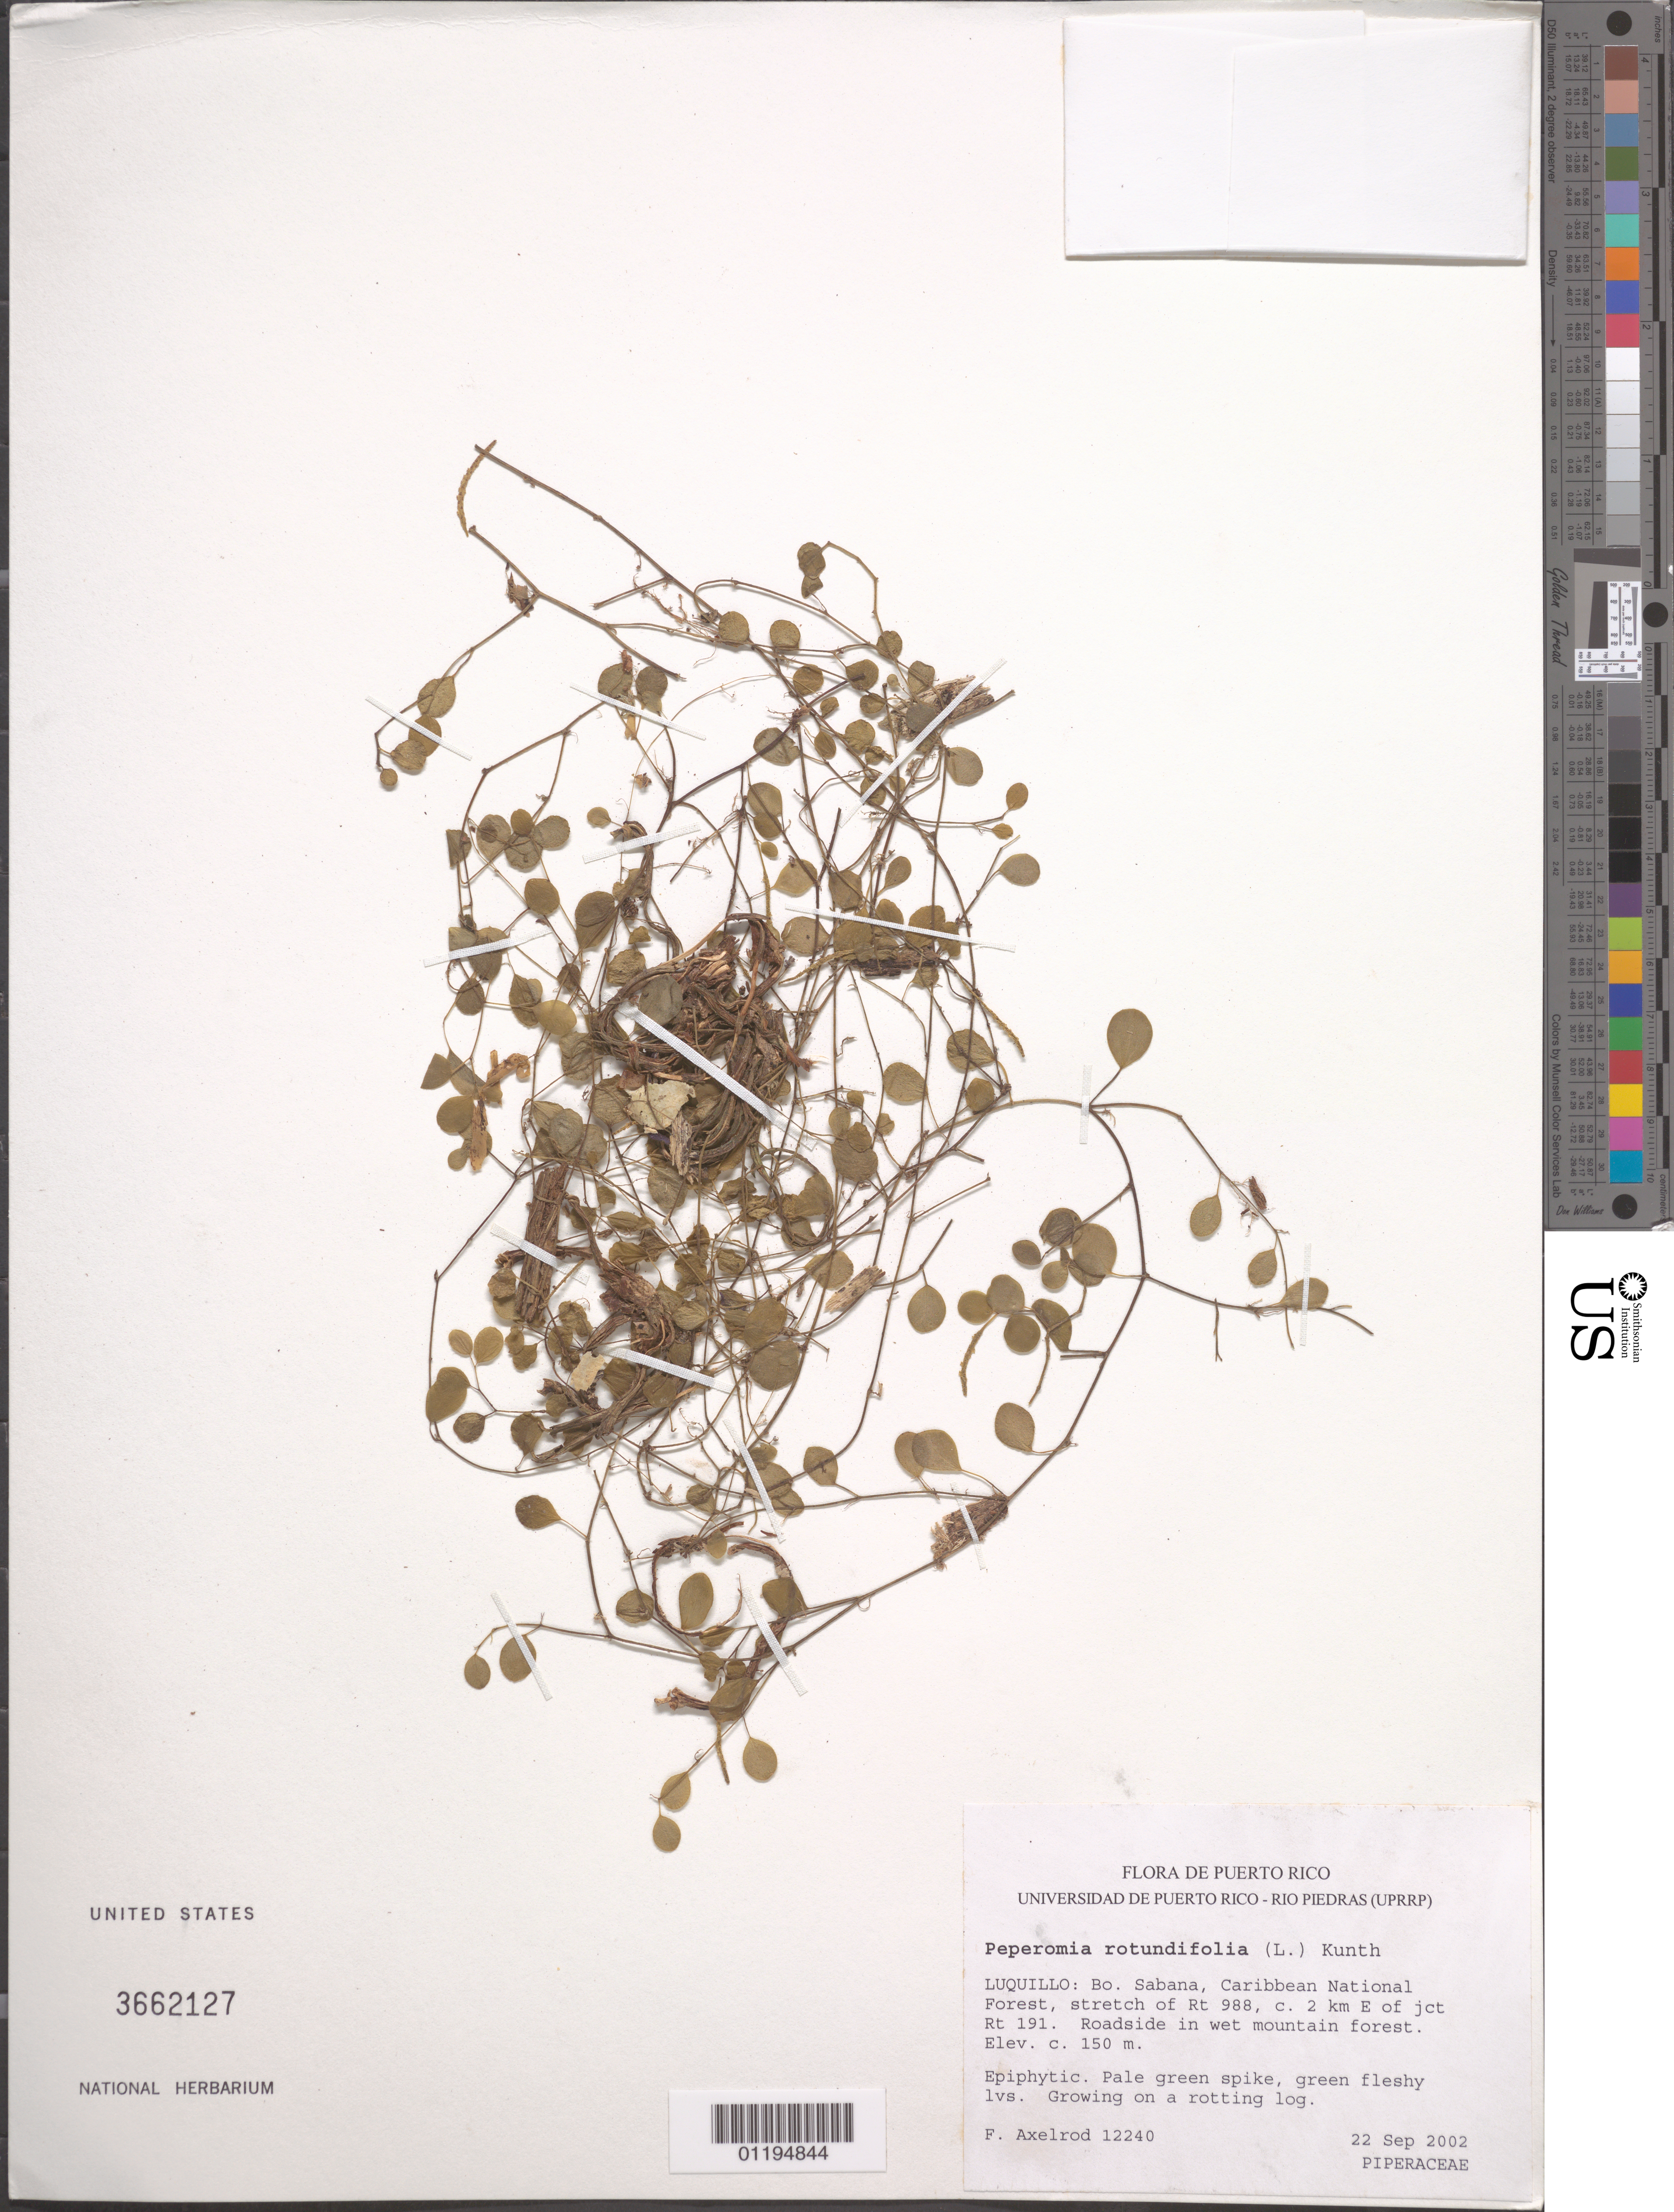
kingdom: Plantae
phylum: Tracheophyta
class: Magnoliopsida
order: Piperales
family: Piperaceae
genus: Peperomia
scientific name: Peperomia rotundifolia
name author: (L.) Kunth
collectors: F. S. Axelrod & K. Foote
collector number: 12240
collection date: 2002-09-22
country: Puerto Rico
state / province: Luquillo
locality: Caribbean National Forest, stretch of rt. 988, about 2km E of Jct Rt191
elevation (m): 150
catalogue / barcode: US 3662127